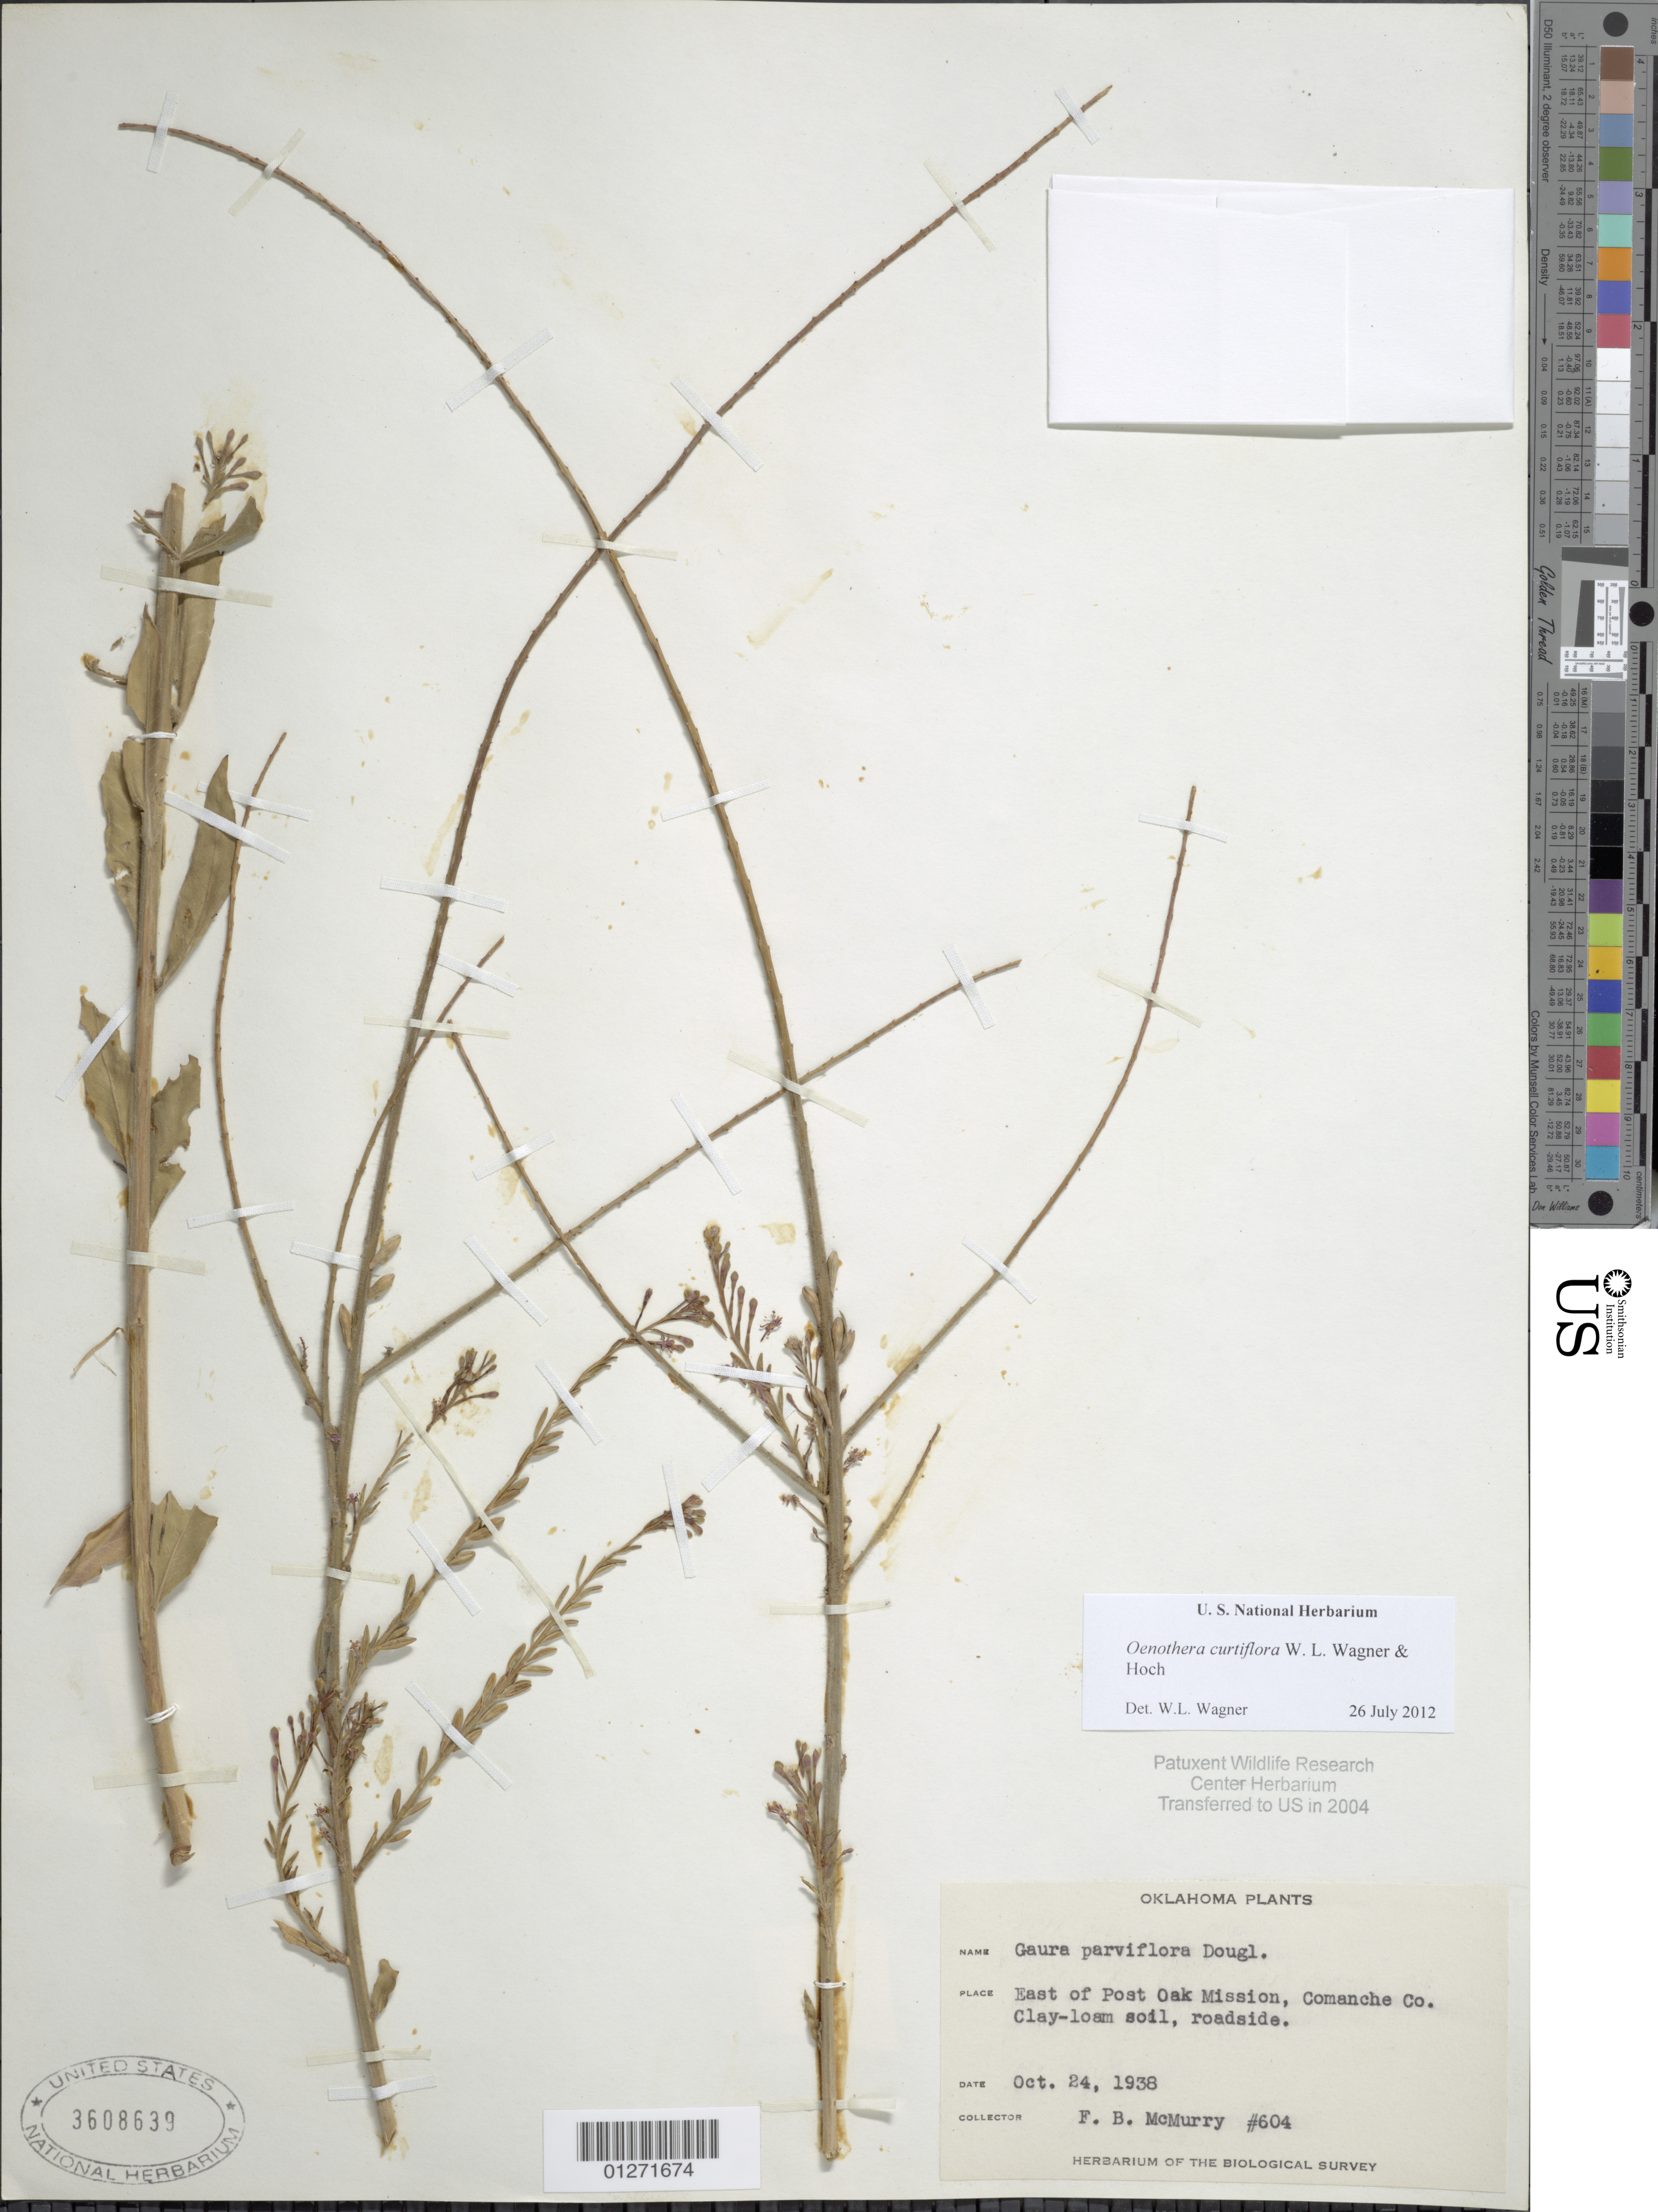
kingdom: Plantae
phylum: Tracheophyta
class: Magnoliopsida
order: Myrtales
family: Onagraceae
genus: Oenothera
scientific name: Oenothera curtiflora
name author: W.L. Wagner & Hoch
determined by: Wagner, W. L., (BOT), Smithsonian Institution - National Museum of Natural History (UNITED STATES)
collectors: F. B. McMurry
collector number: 604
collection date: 1938-10-24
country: United States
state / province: Oklahoma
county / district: Comanche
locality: E of Post Oak Mission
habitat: Clay-loam soil.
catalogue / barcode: US 3608639